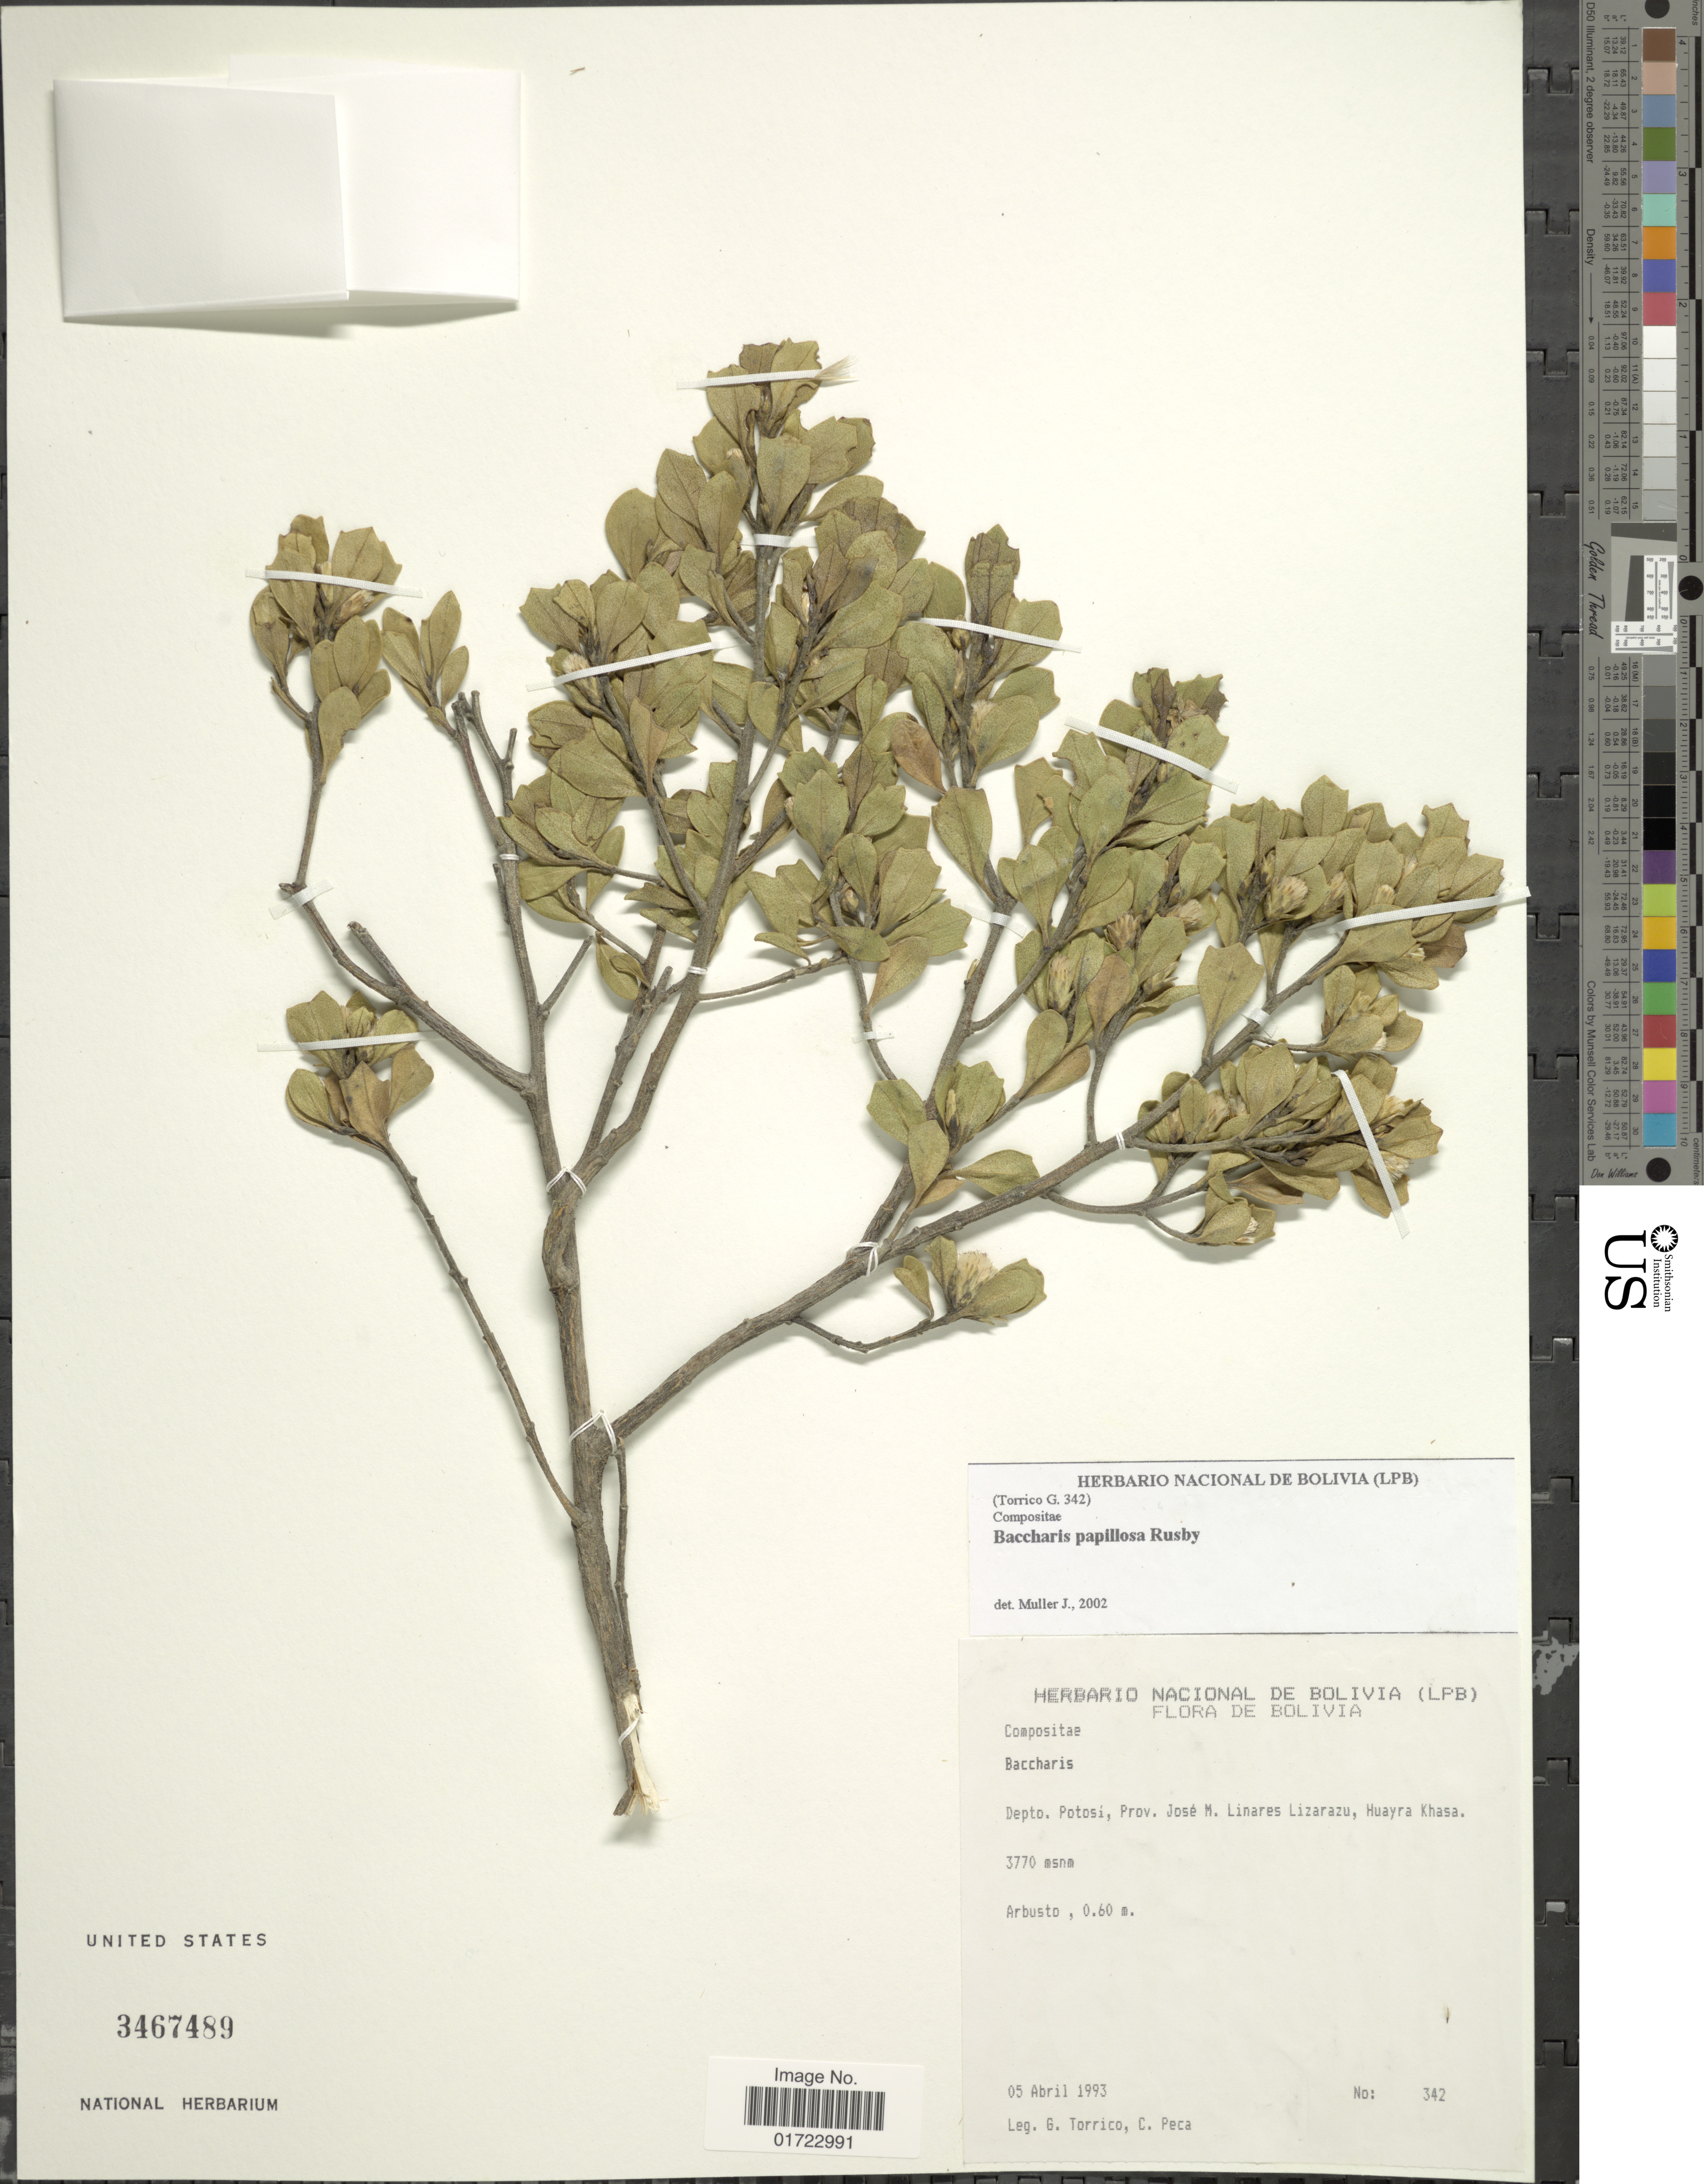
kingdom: Plantae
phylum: Tracheophyta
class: Magnoliopsida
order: Asterales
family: Asteraceae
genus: Baccharis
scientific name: Baccharis papillosa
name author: Rusby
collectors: G. Torrico & C. Peca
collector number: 342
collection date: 1993-04-05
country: Bolivia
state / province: Potosi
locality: Prov. José M. Linares Lizarazu, Huayra Khasa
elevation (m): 3770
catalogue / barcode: US 3467489